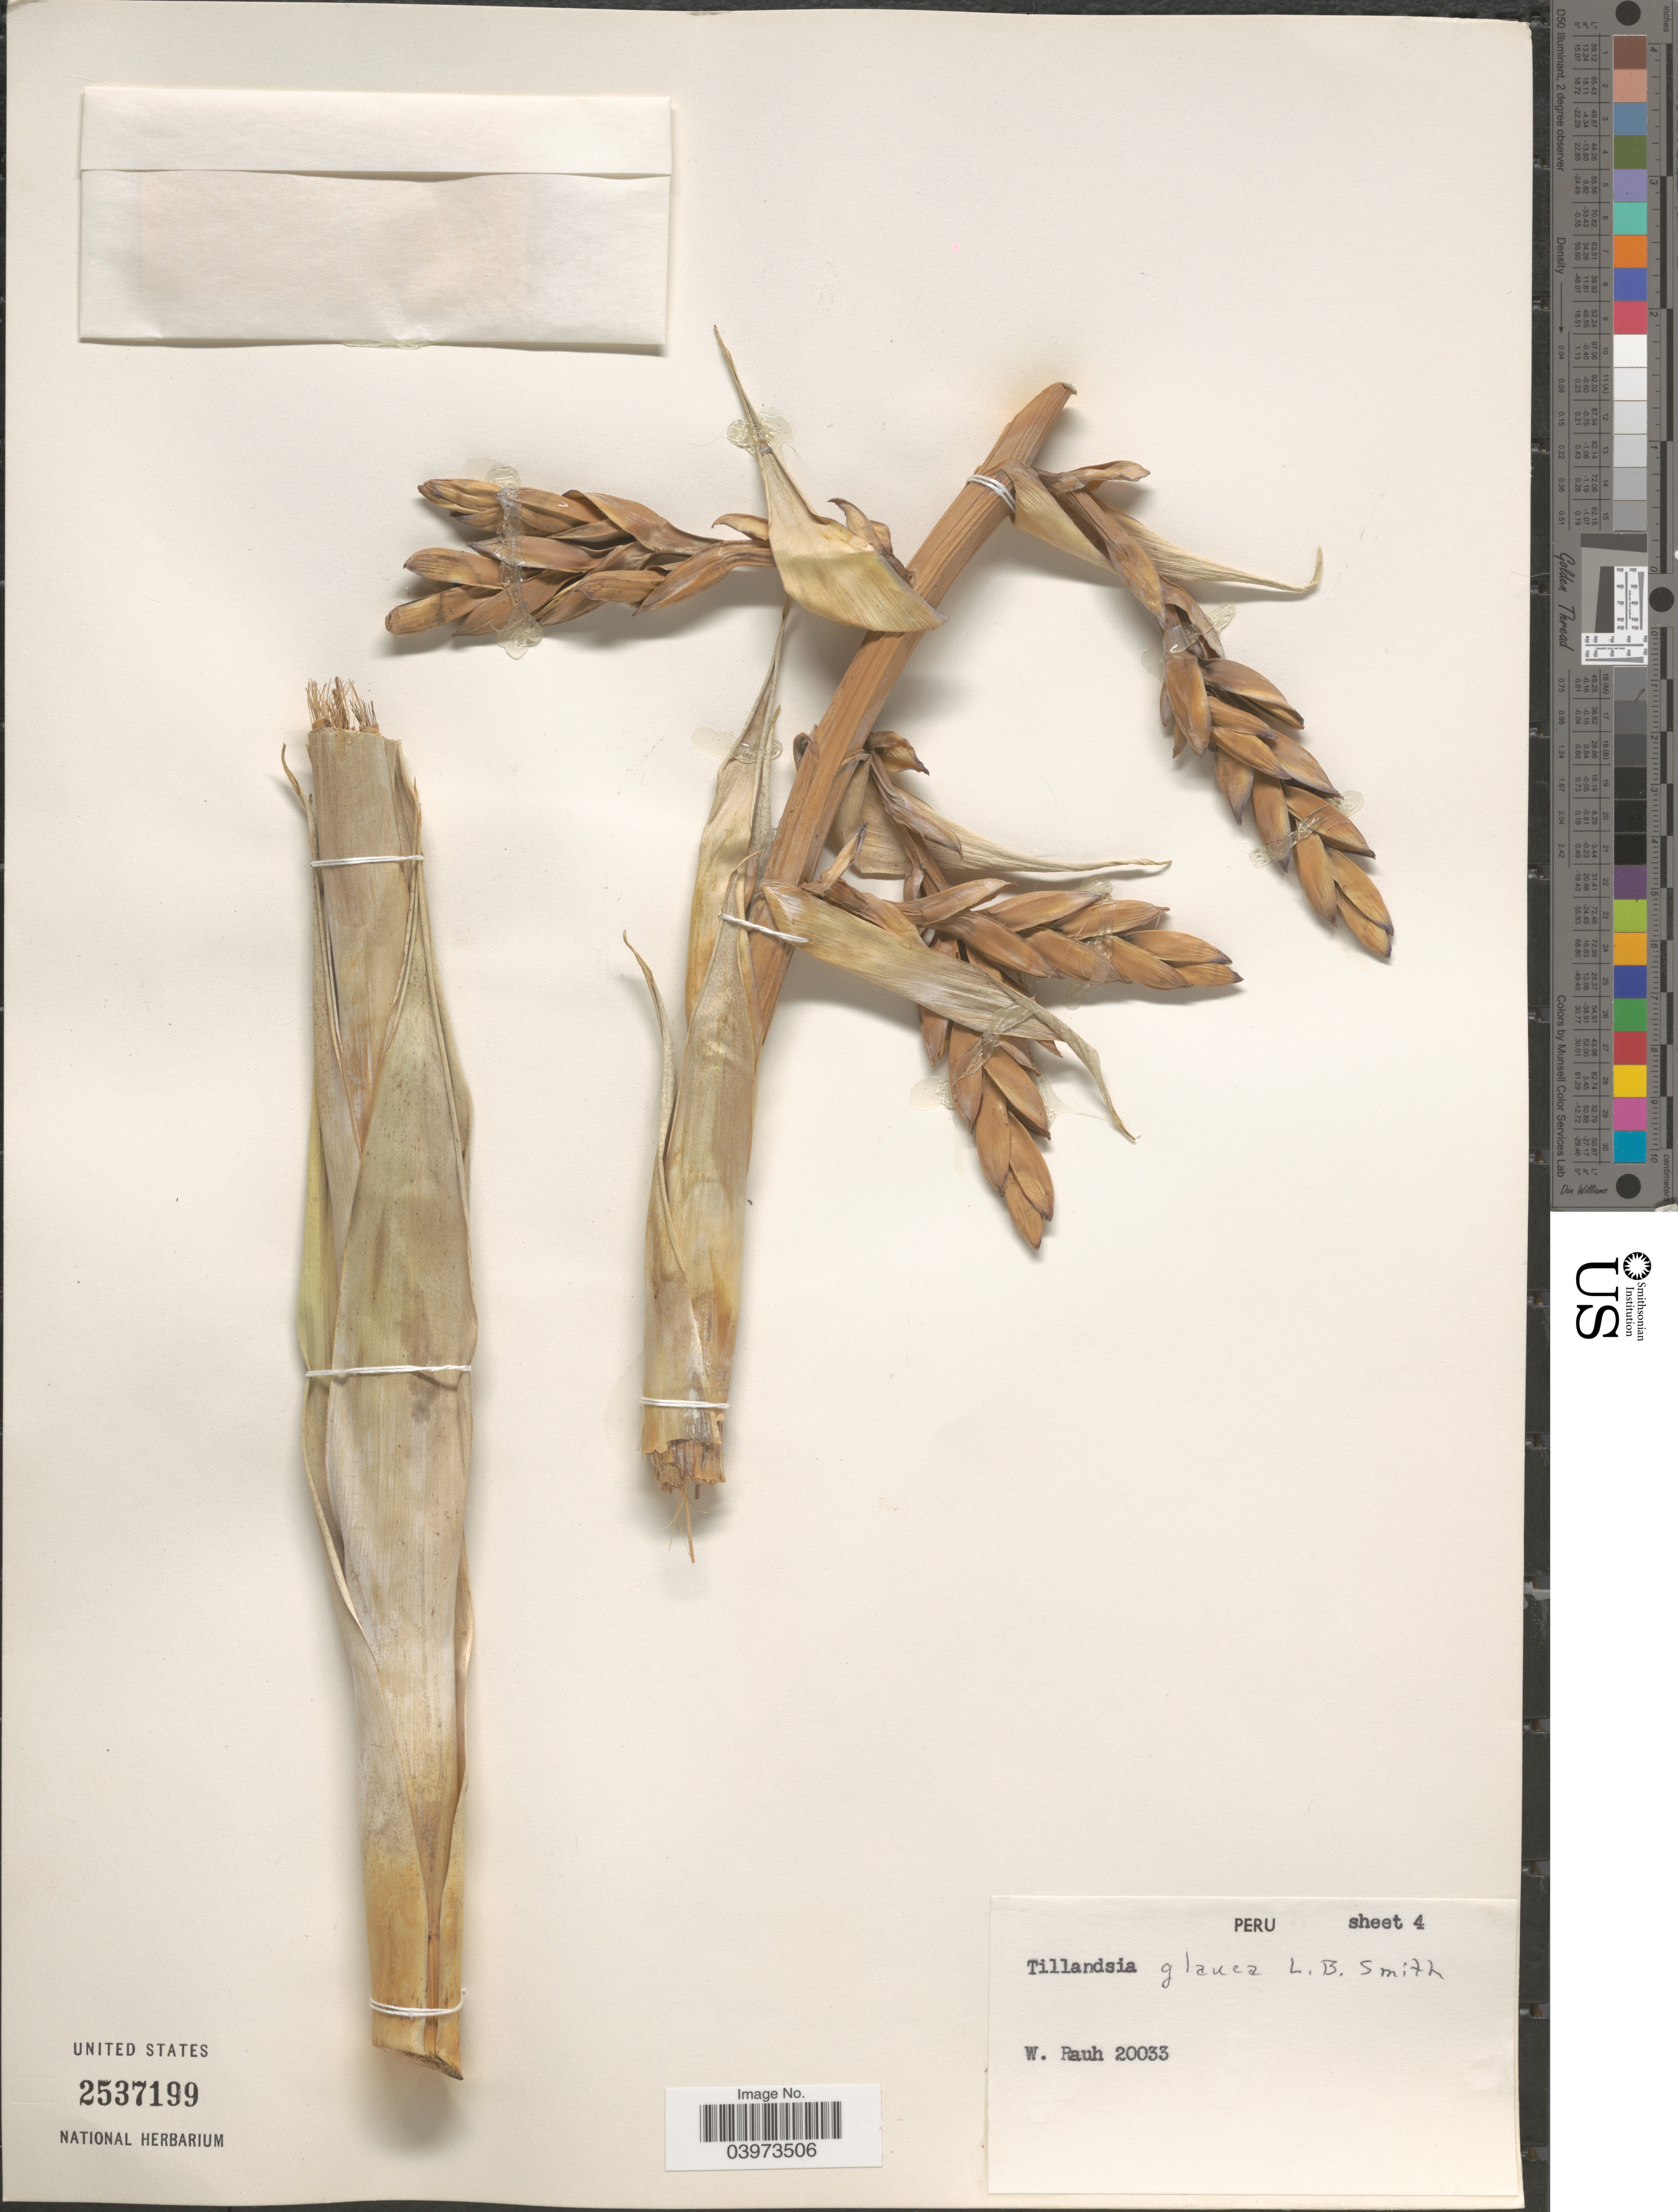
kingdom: Plantae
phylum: Tracheophyta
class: Liliopsida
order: Poales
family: Bromeliaceae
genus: Tillandsia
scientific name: Tillandsia glauca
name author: L.B. Sm.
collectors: W. Rauh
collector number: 20033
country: Peru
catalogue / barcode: US 2537199